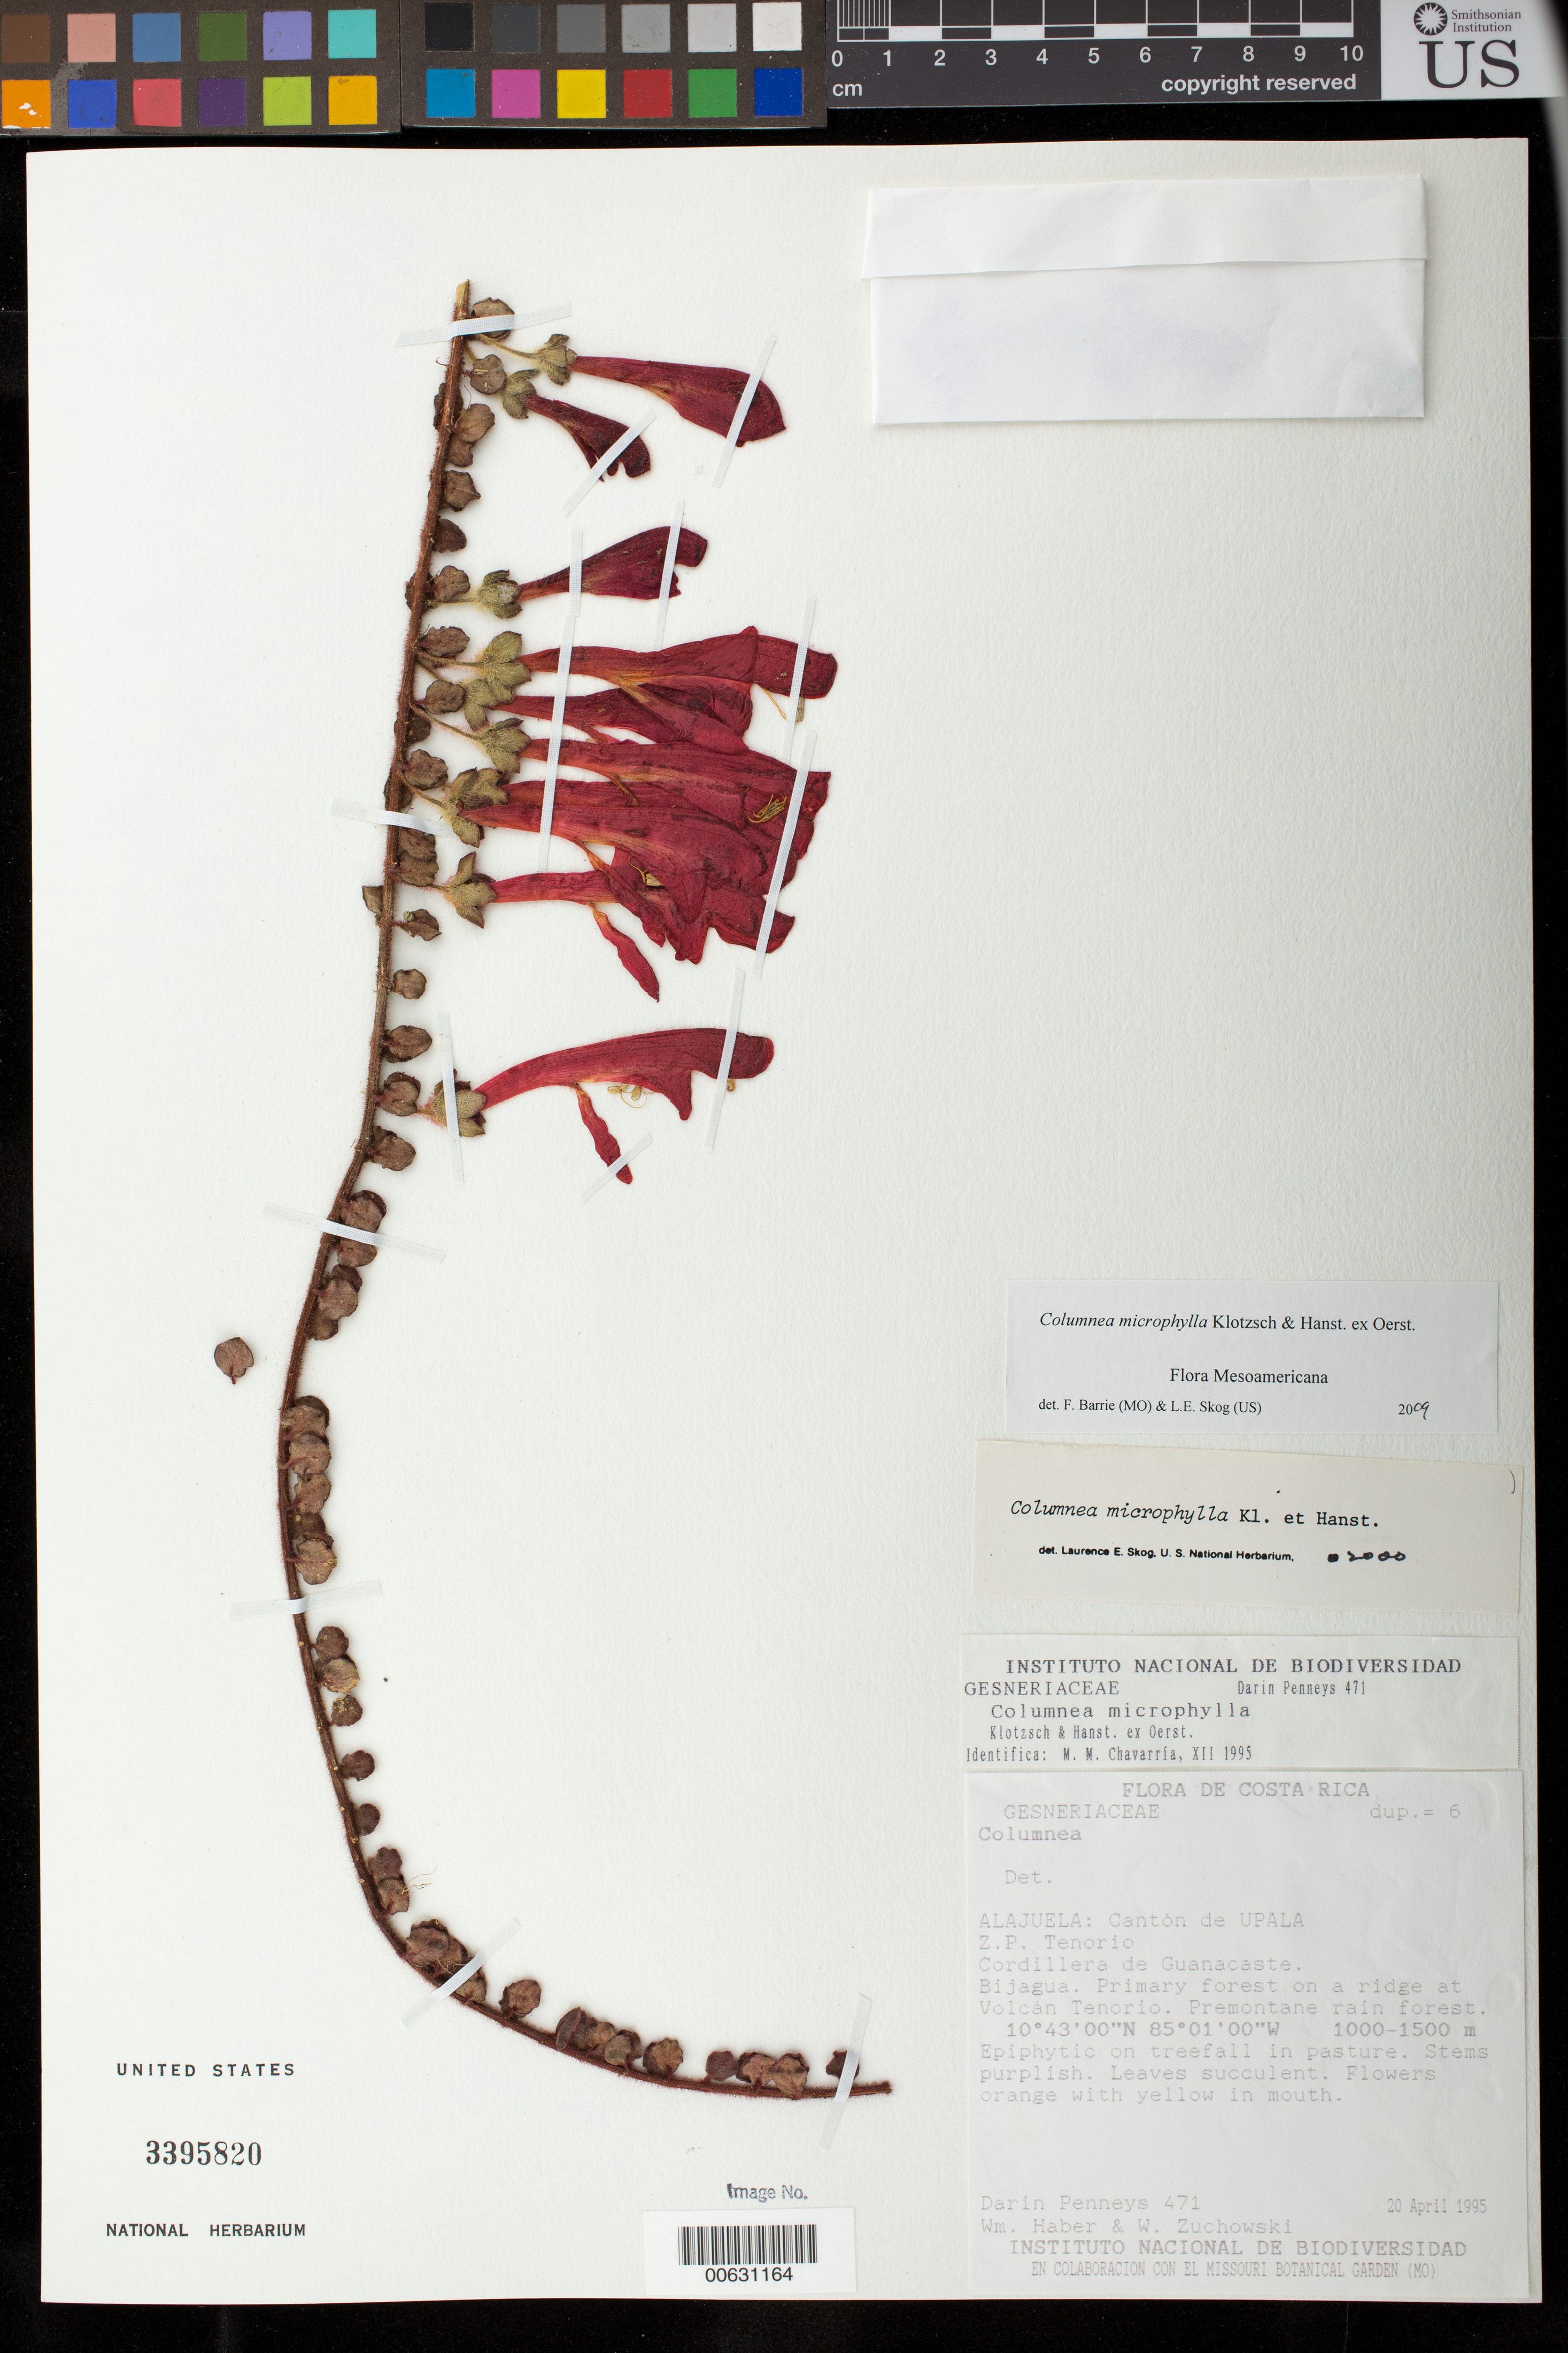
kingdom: Plantae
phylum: Tracheophyta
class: Magnoliopsida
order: Lamiales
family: Gesneriaceae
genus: Columnea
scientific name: Columnea microphylla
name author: Klotzsch & Hanst. ex Oerst.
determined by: Skog, Laurence E.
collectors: D. S. Penneys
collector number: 471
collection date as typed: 20 Apr 1995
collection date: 1995-04-20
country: Costa Rica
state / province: Alajuela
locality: Cantón de Upala, Z.P. Tenorio, Cordillera de Guanacaste, Bijagua, Volcán Tenorio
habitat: Primary forest on a ridge at Volcán Tenorio; premontane rain forest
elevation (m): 1000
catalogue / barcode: US 3395820